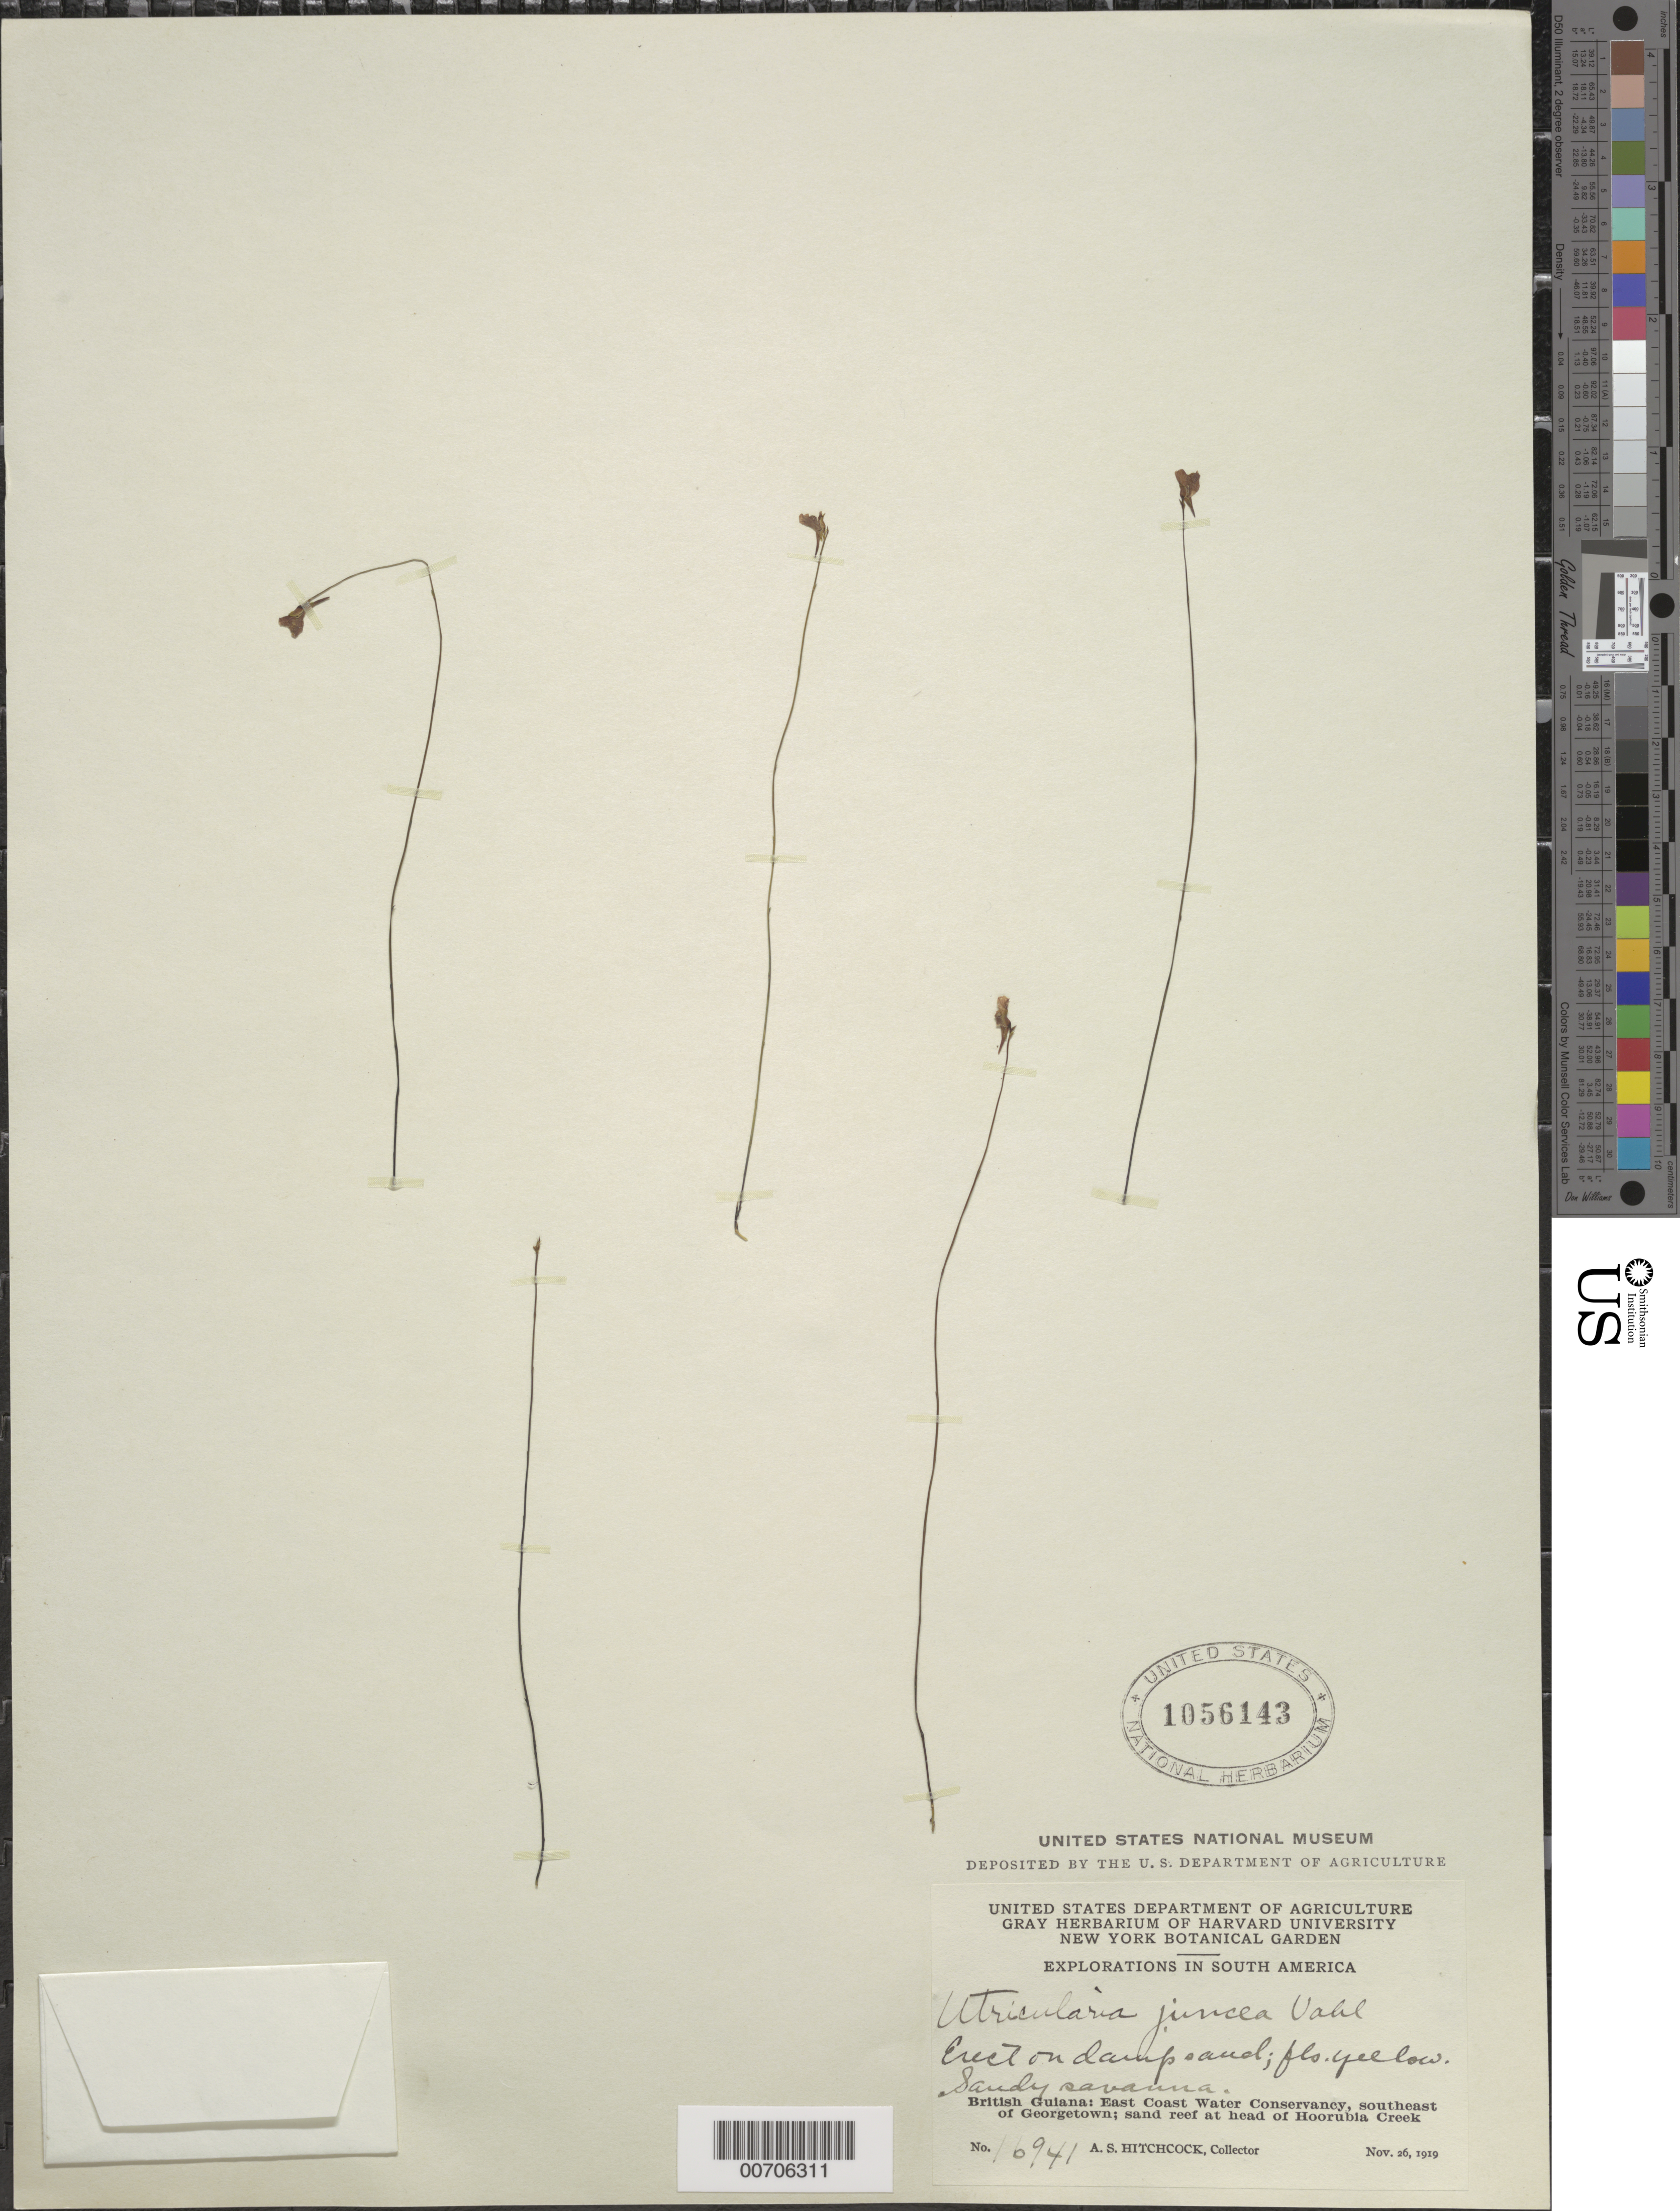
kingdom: Plantae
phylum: Tracheophyta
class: Magnoliopsida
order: Lamiales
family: Lentibulariaceae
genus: Utricularia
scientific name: Utricularia juncea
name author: Vahl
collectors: A. S. Hitchcock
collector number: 16941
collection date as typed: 26-Nov-19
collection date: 1919-11-26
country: Guyana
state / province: Demerara-Mahaica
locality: Hoorubea Creek, head of, SE of Georgetown, East Coast Water Conservancy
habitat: Sandy savanna, on damp sand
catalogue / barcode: US 1056143